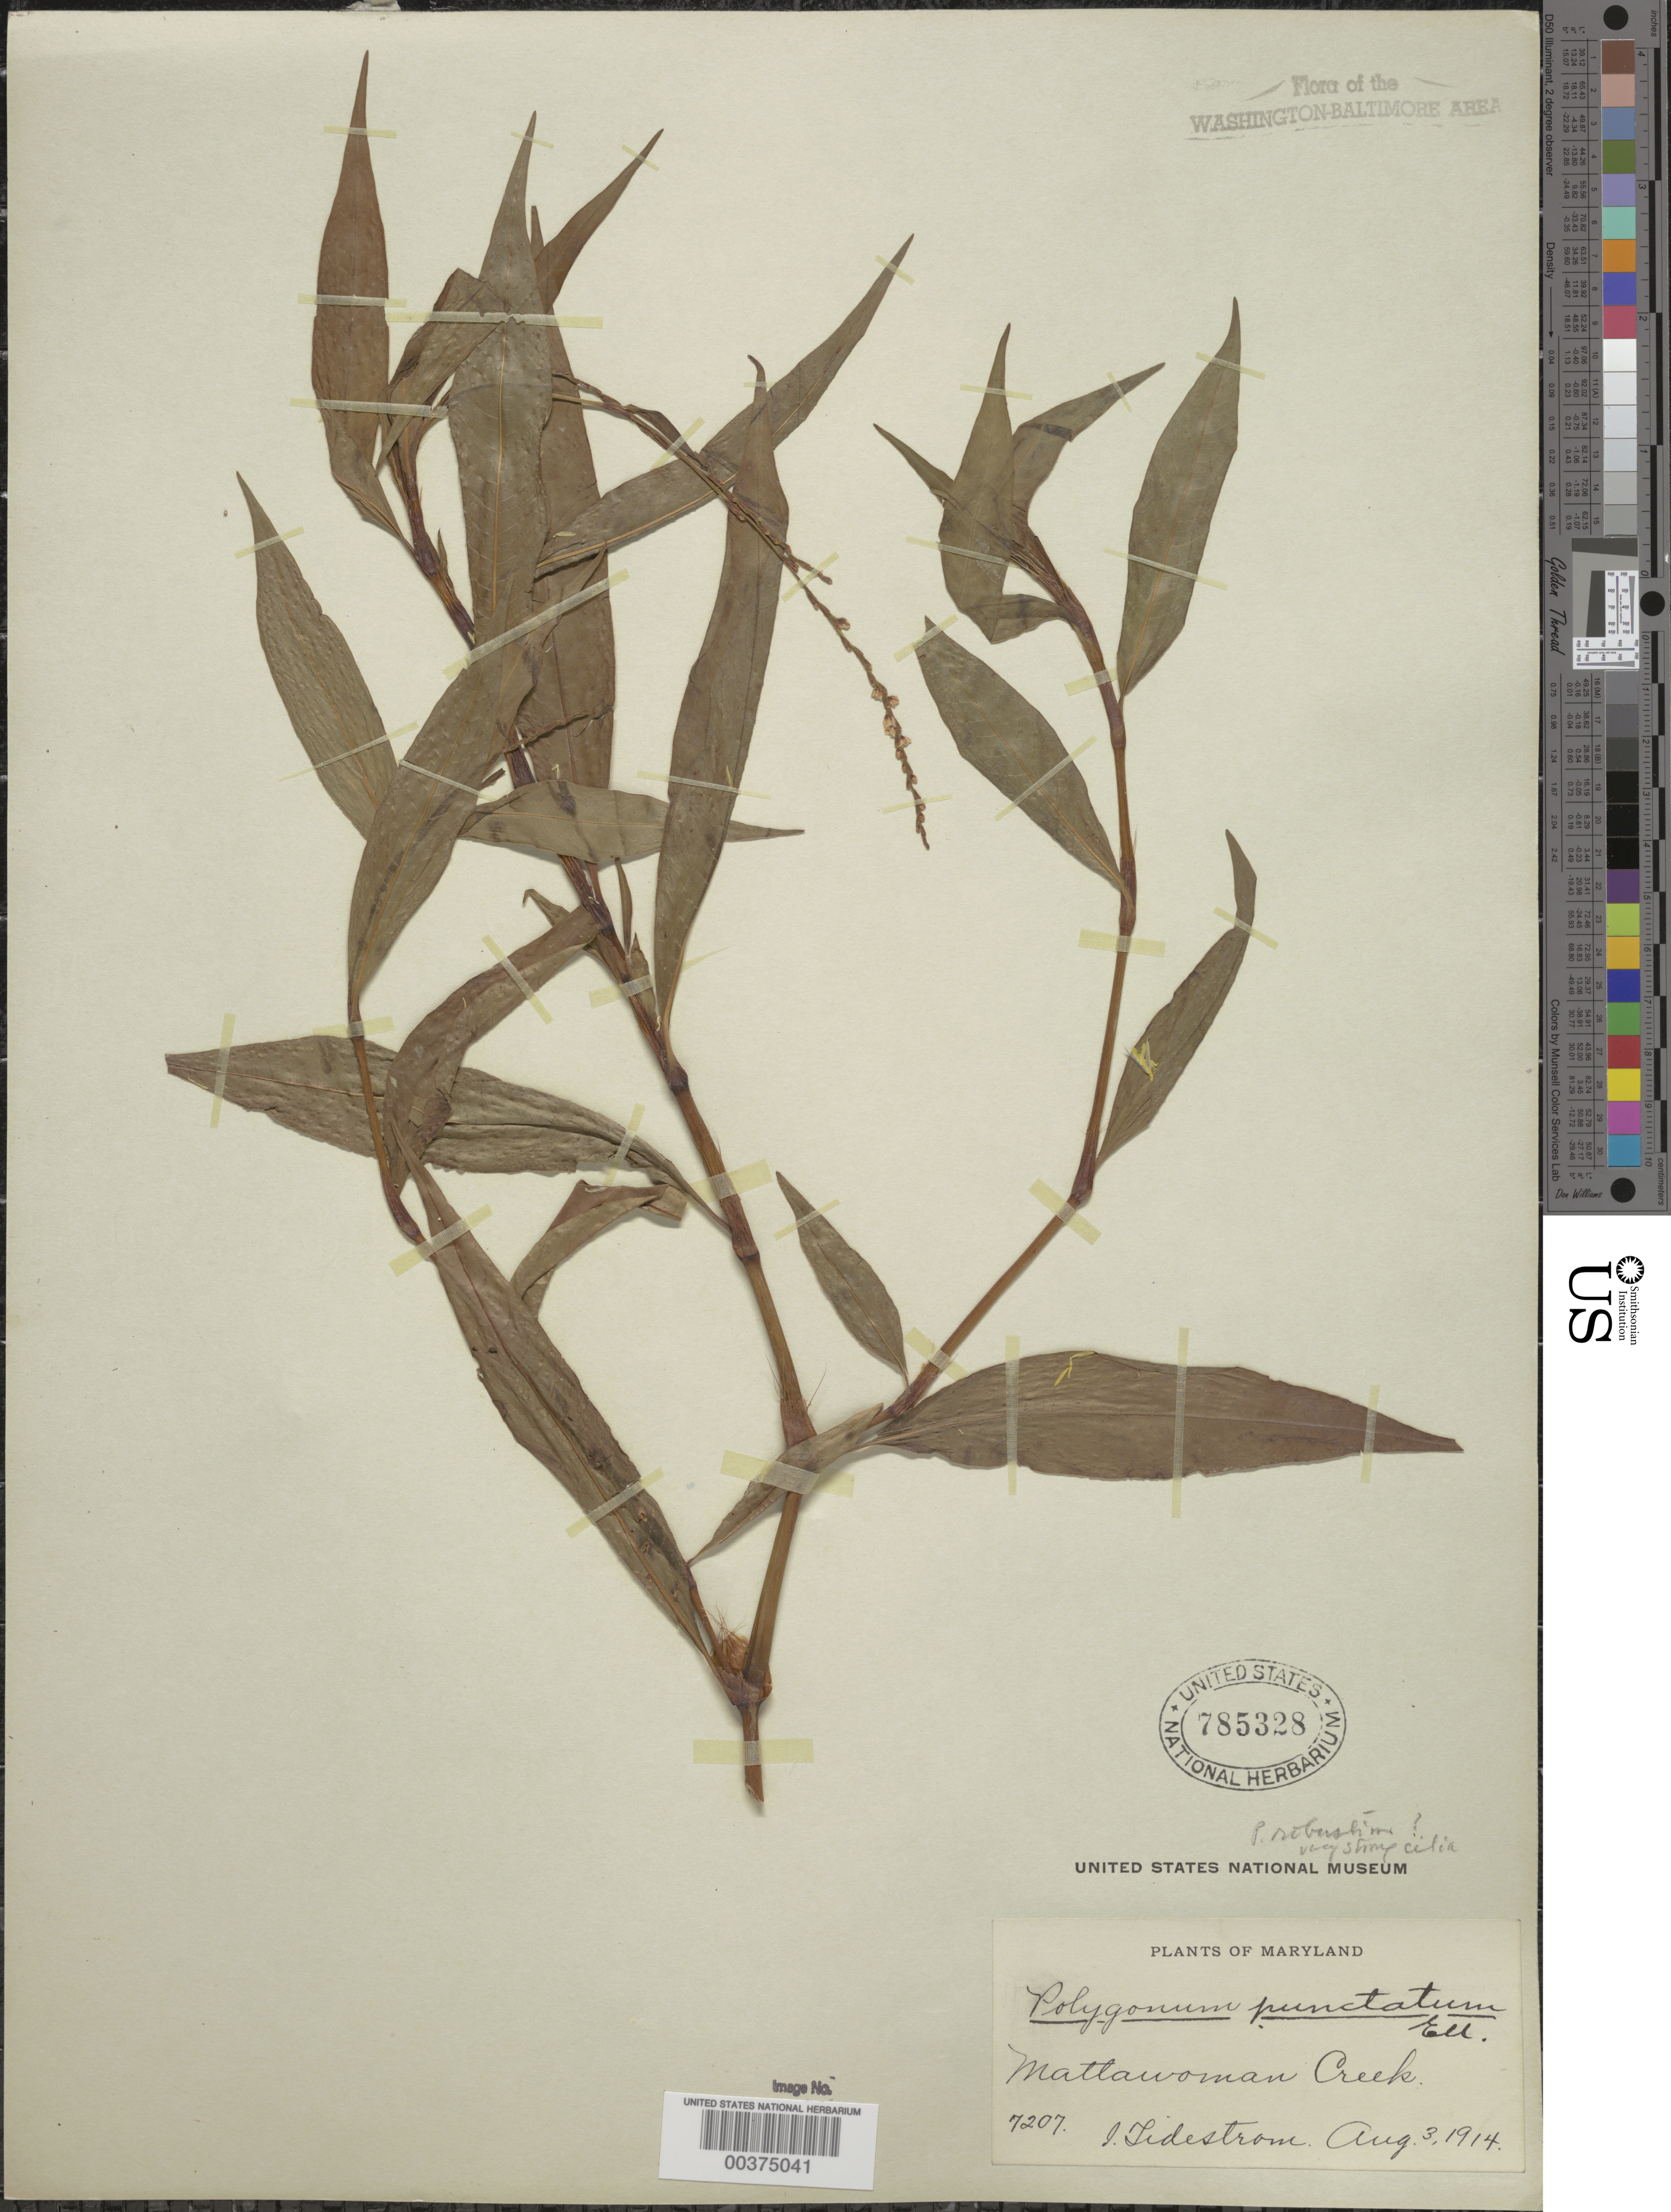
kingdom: Plantae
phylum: Tracheophyta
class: Magnoliopsida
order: Caryophyllales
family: Polygonaceae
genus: Polygonum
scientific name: Polygonum robustius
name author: (Small) Fernald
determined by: Atha, D. E.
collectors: I. F. Tidestrom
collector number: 7207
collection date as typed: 03 Aug 1914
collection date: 1914-08-03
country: United States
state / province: Maryland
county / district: Charles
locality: Mattawoman Creek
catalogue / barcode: US 785328